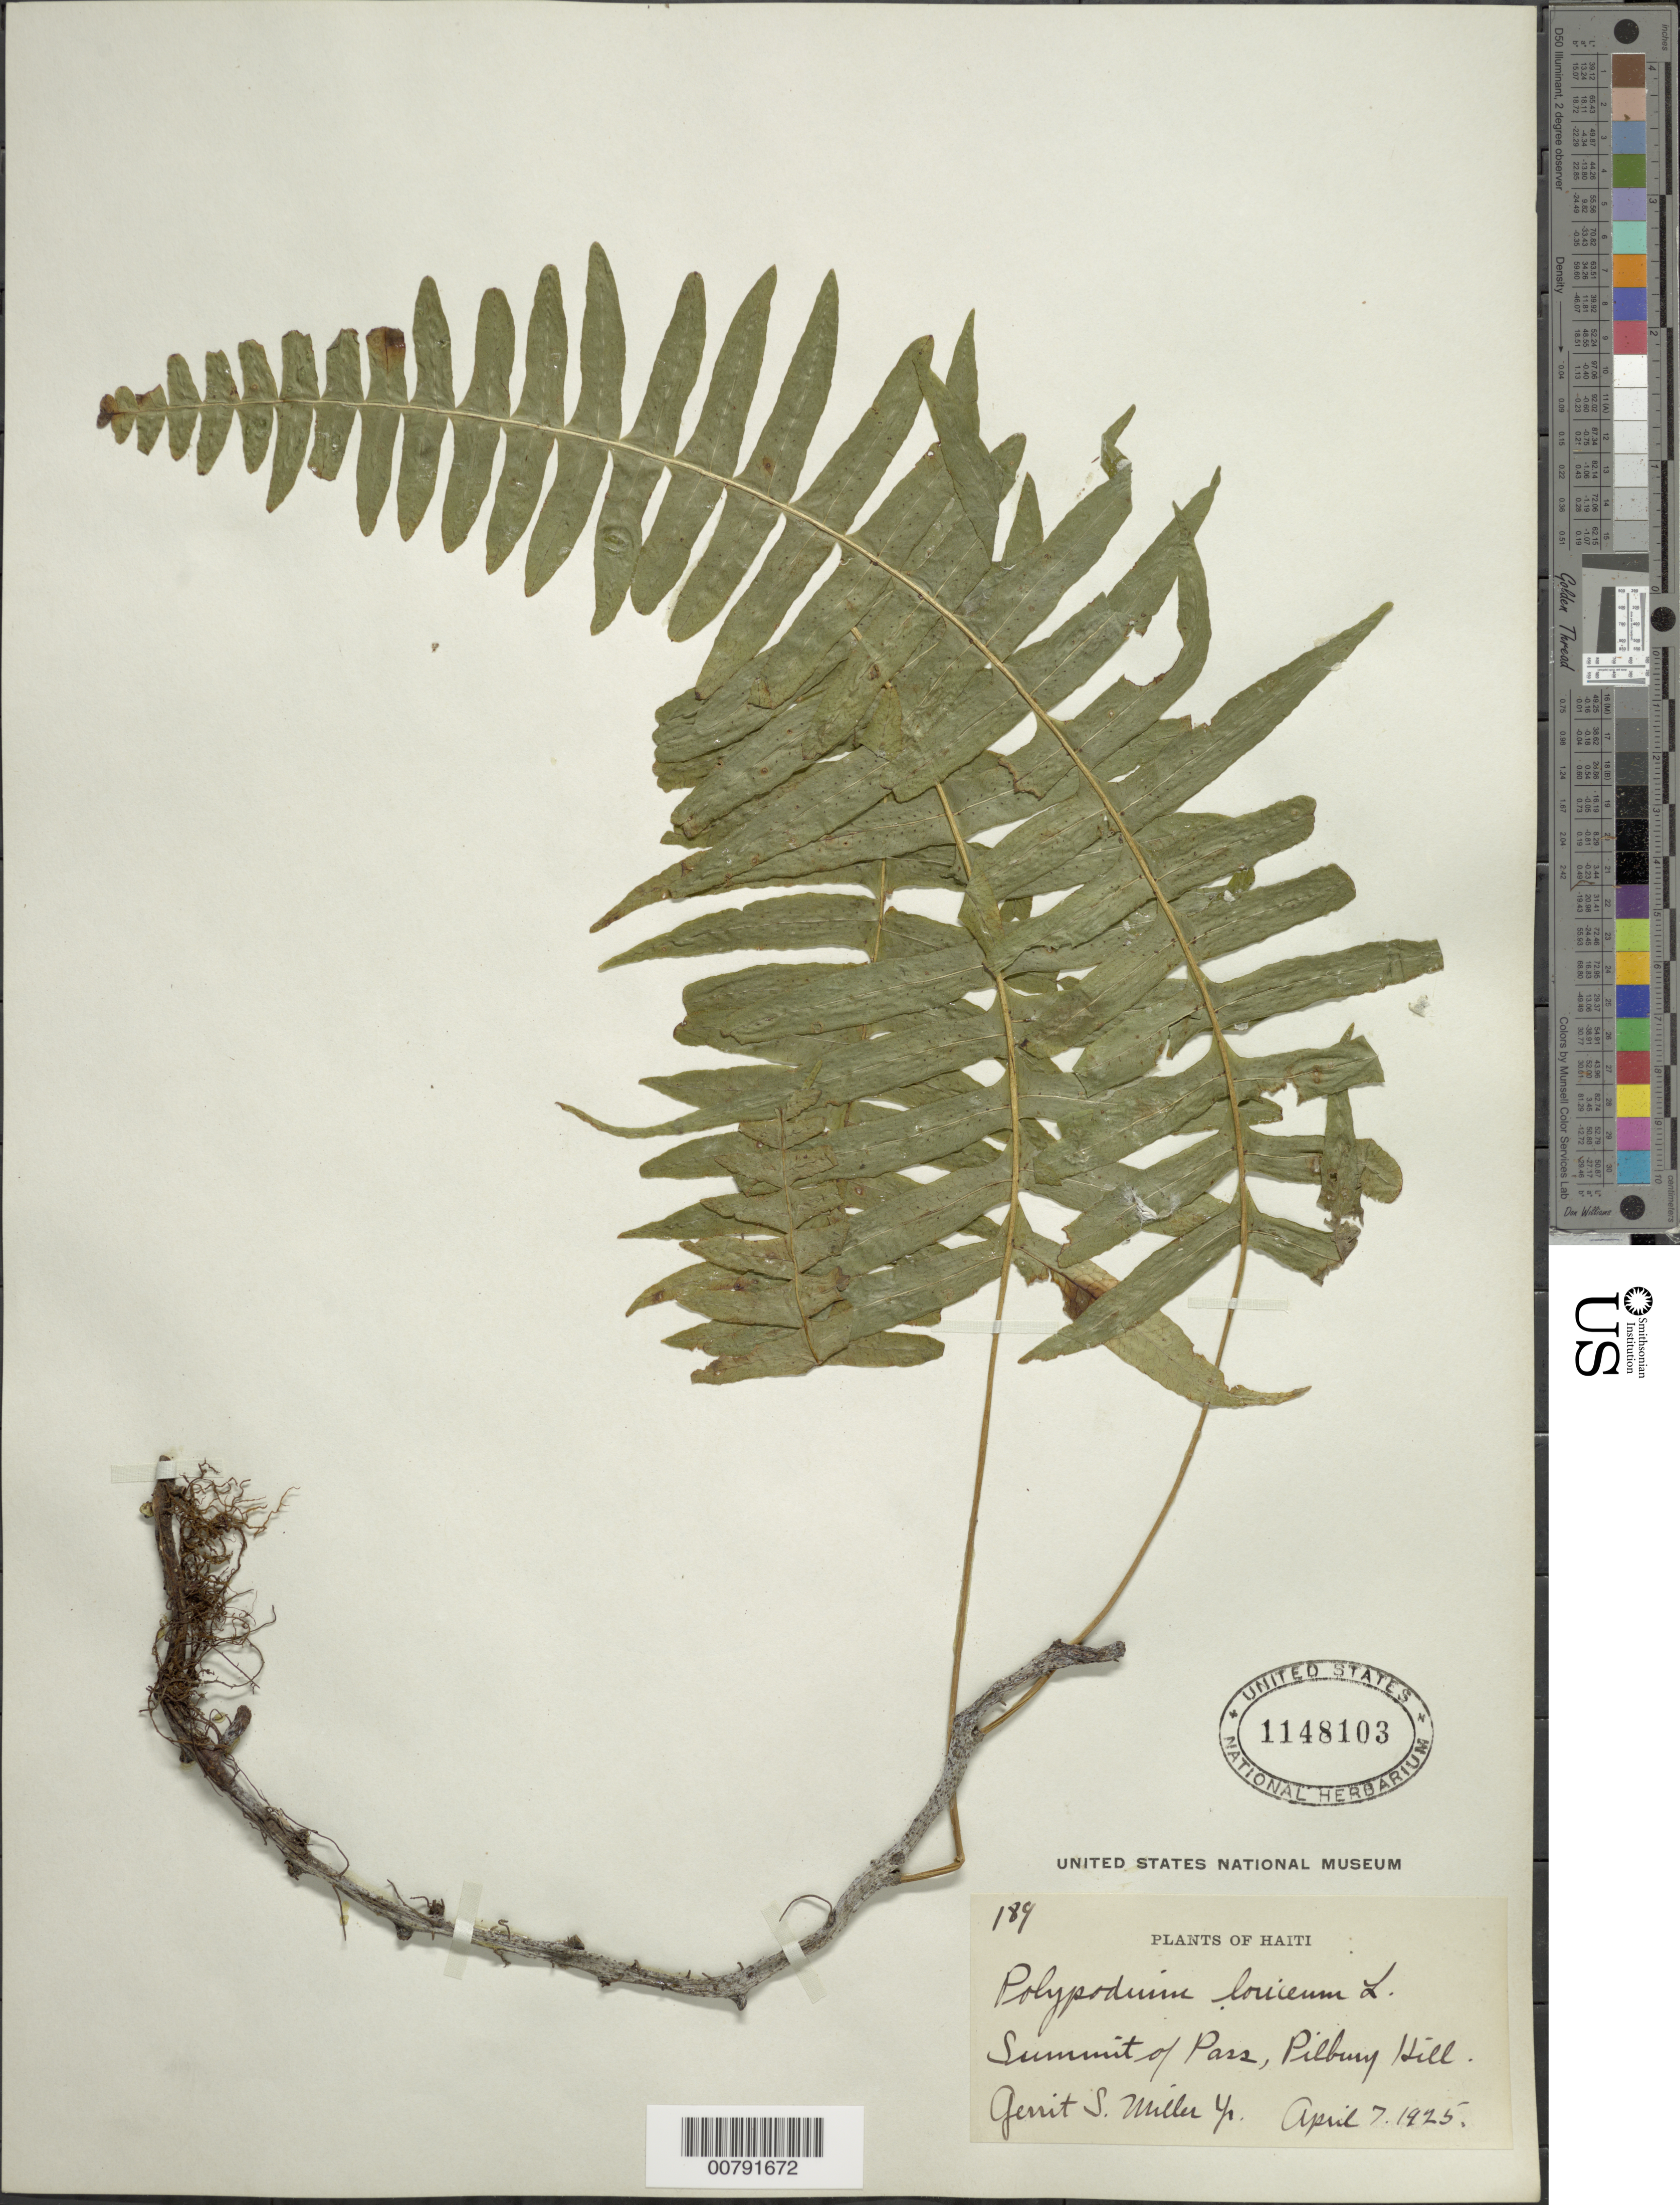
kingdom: Plantae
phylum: Tracheophyta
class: Polypodiopsida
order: Polypodiales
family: Polypodiaceae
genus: Serpocaulon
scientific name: Serpocaulon loriceum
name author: (L.) A.R. Sm.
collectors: G. S. Miller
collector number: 189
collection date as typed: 07 Apr 1925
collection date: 1925-04-07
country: Haiti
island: Hispaniola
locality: Pilbury Hill, summit of Pass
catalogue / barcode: US 1148103